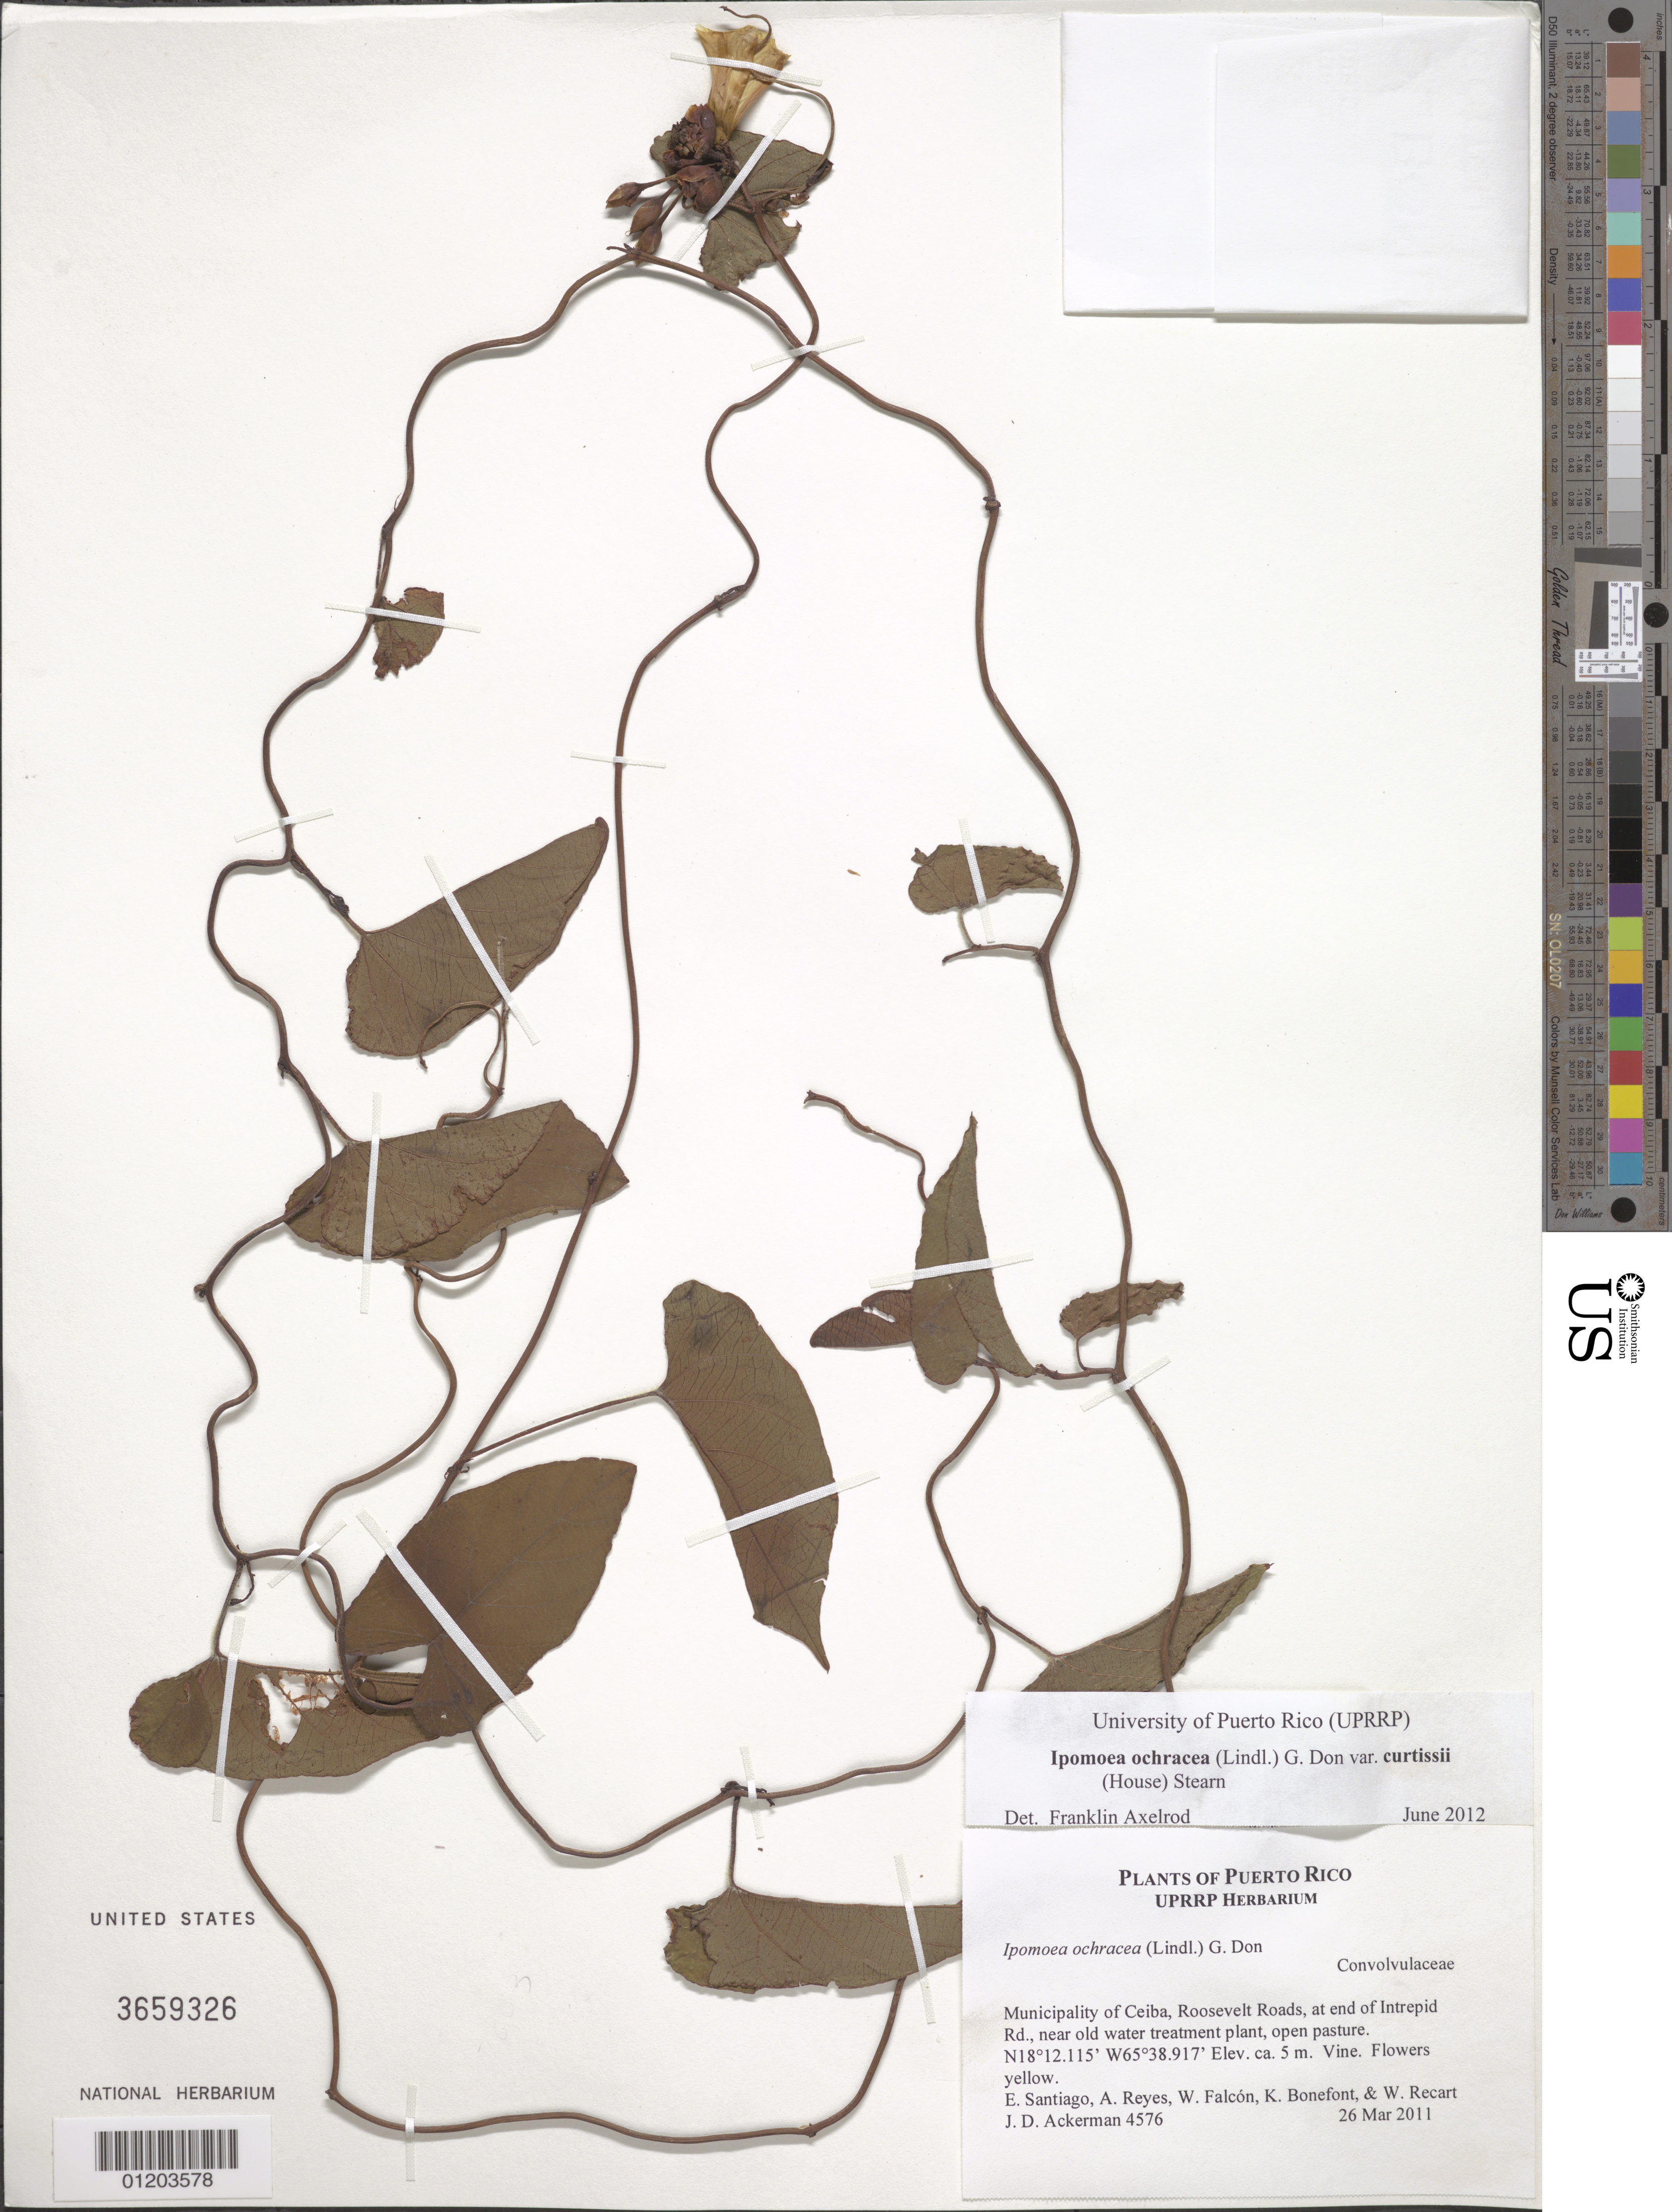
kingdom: Plantae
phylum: Tracheophyta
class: Magnoliopsida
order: Solanales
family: Convolvulaceae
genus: Ipomoea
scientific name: Ipomoea ochracea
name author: (Lindl.) G. Don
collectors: J. D. Ackerman, E. Santiago, A. Reyes, W. Falcón, K. Bonefont & W. Recart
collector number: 4576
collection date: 2011-03-26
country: Puerto Rico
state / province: Ceiba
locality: Roosevelt Roads, at end of Intrepid Rd., near old water treatment plant.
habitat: Open pasture.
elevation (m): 5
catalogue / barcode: US 3659326